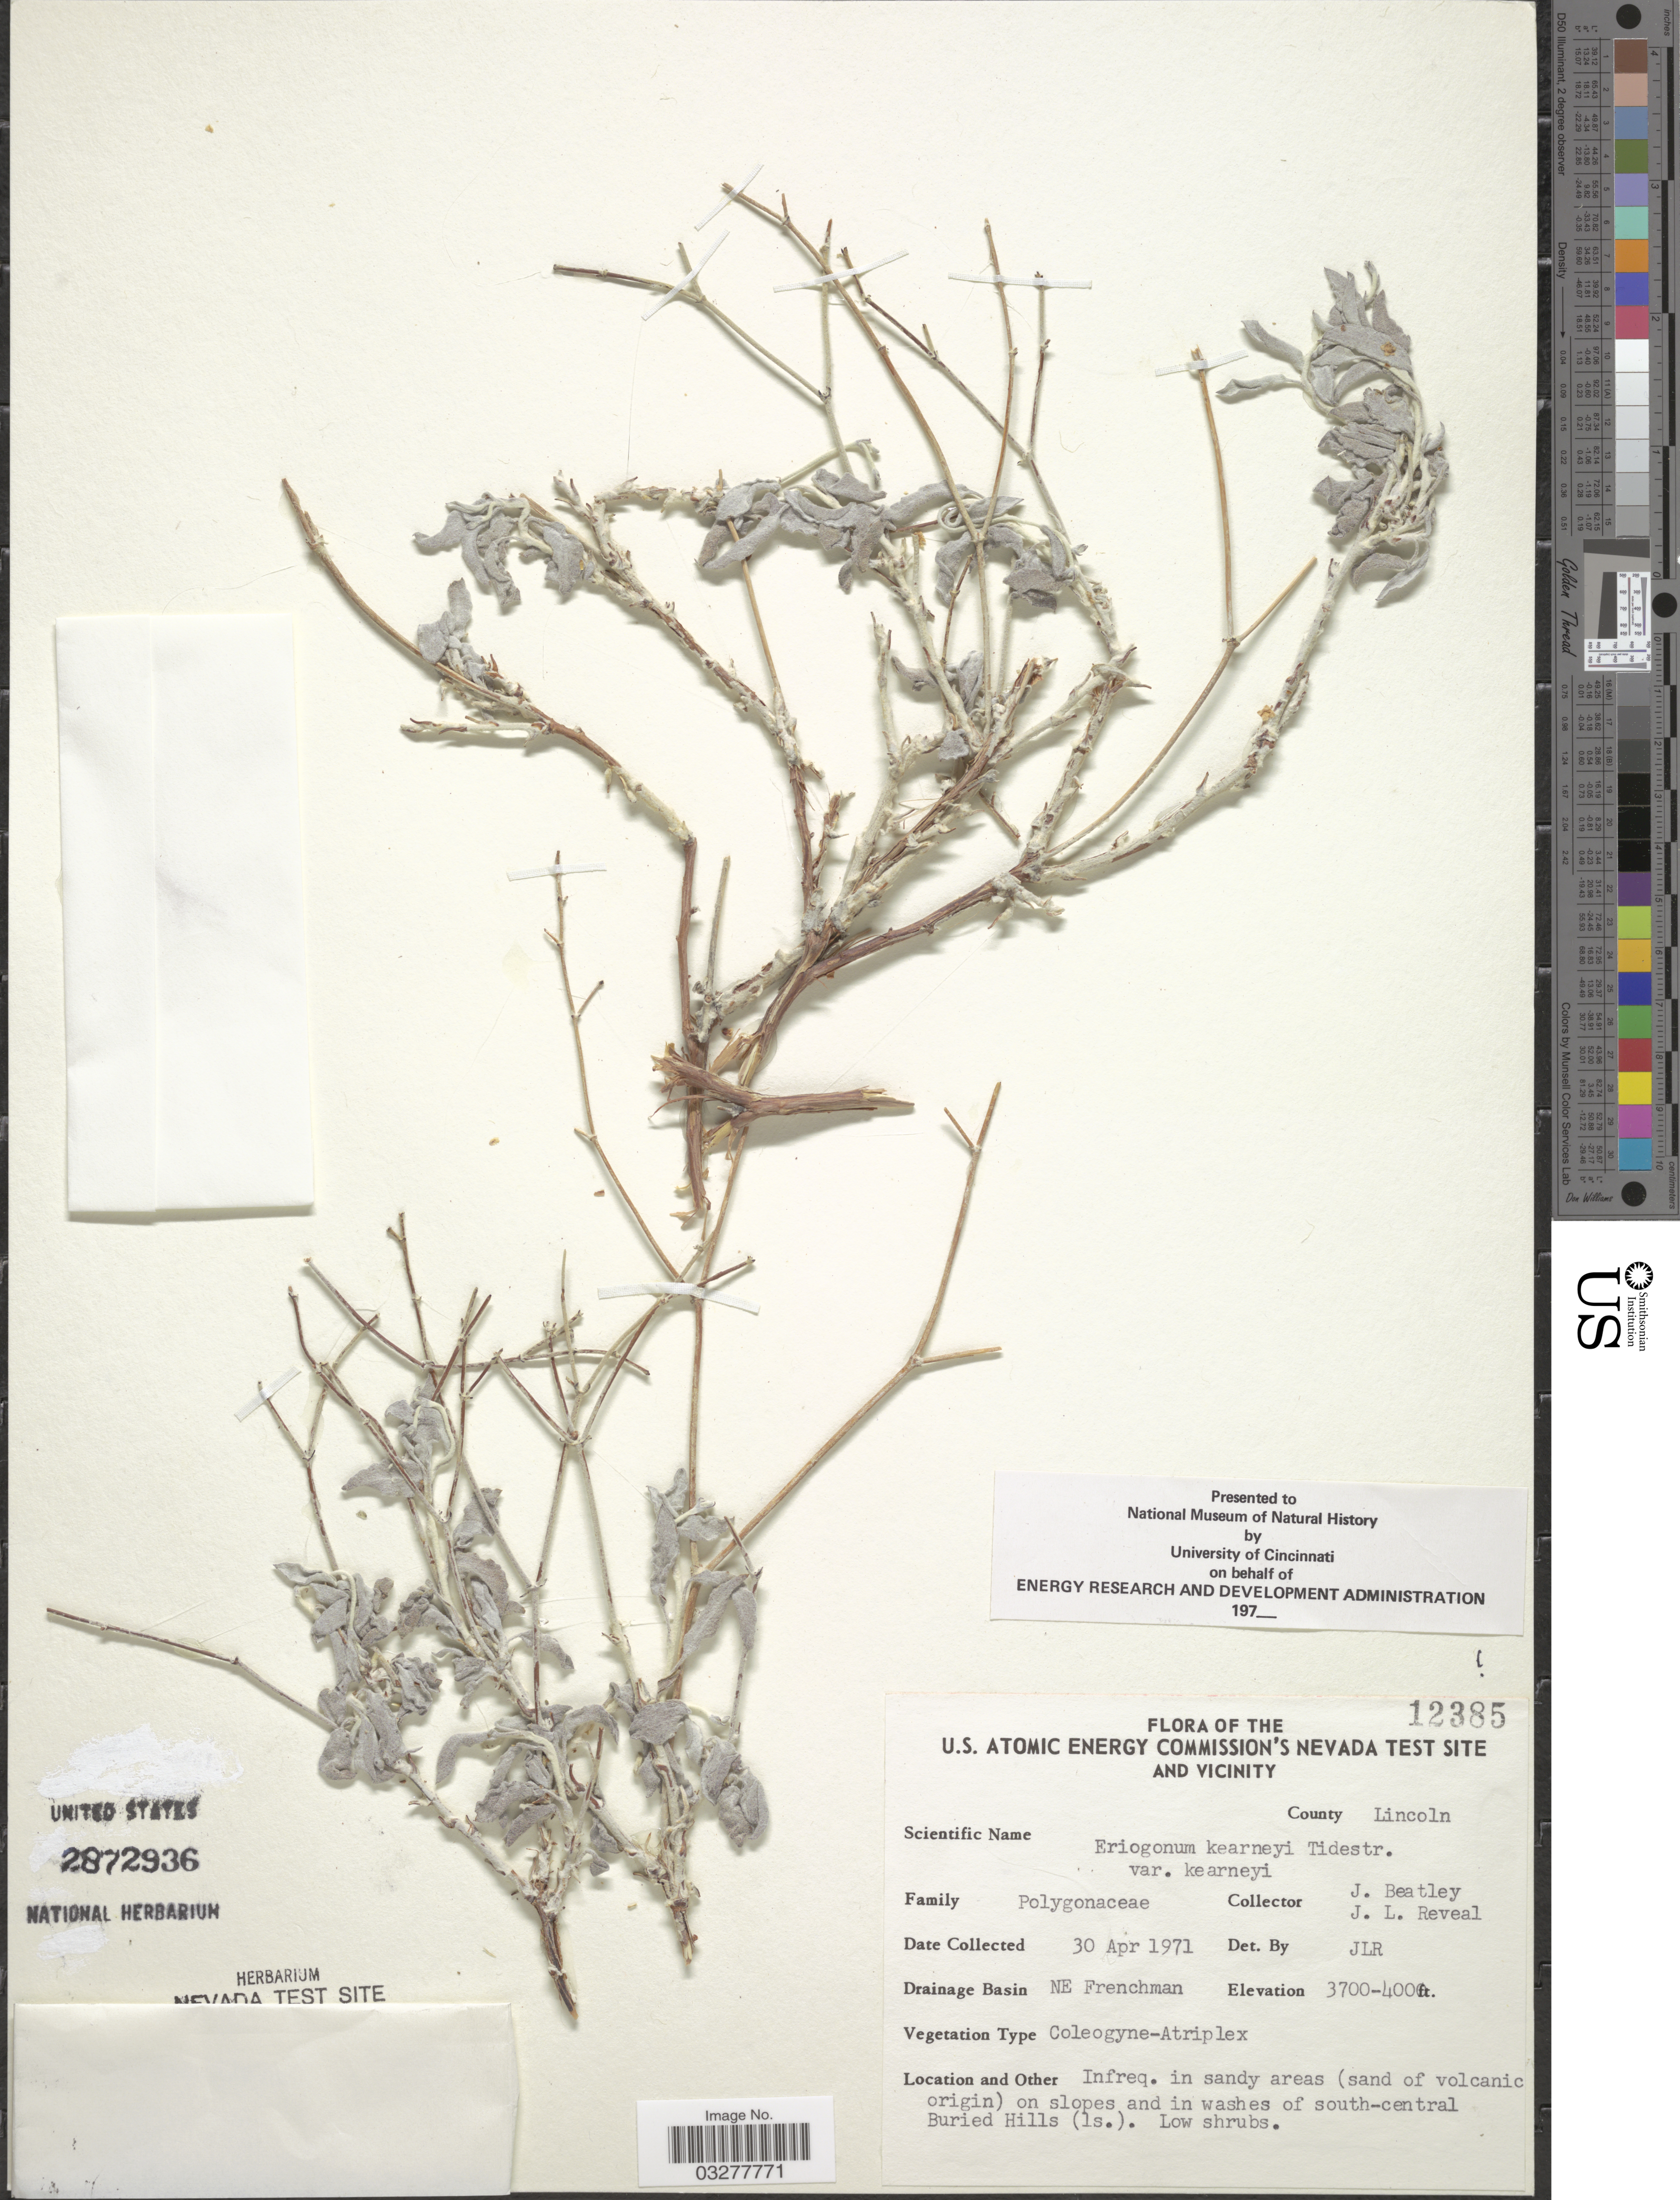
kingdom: Plantae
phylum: Tracheophyta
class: Magnoliopsida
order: Caryophyllales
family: Polygonaceae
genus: Eriogonum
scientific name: Eriogonum kearneyi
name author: Tidestr.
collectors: J. C. Beatley & J. L. Reveal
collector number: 12385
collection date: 1971-04-30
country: United States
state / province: Nevada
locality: U. S. Atomic Energy Commission's Nevada Test Site and Vicinity. County Lincoln. Drainage Basin NE Frenchman. On slopes and washes of south-central Buried Hills (Is.).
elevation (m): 1128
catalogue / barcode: US 2872936